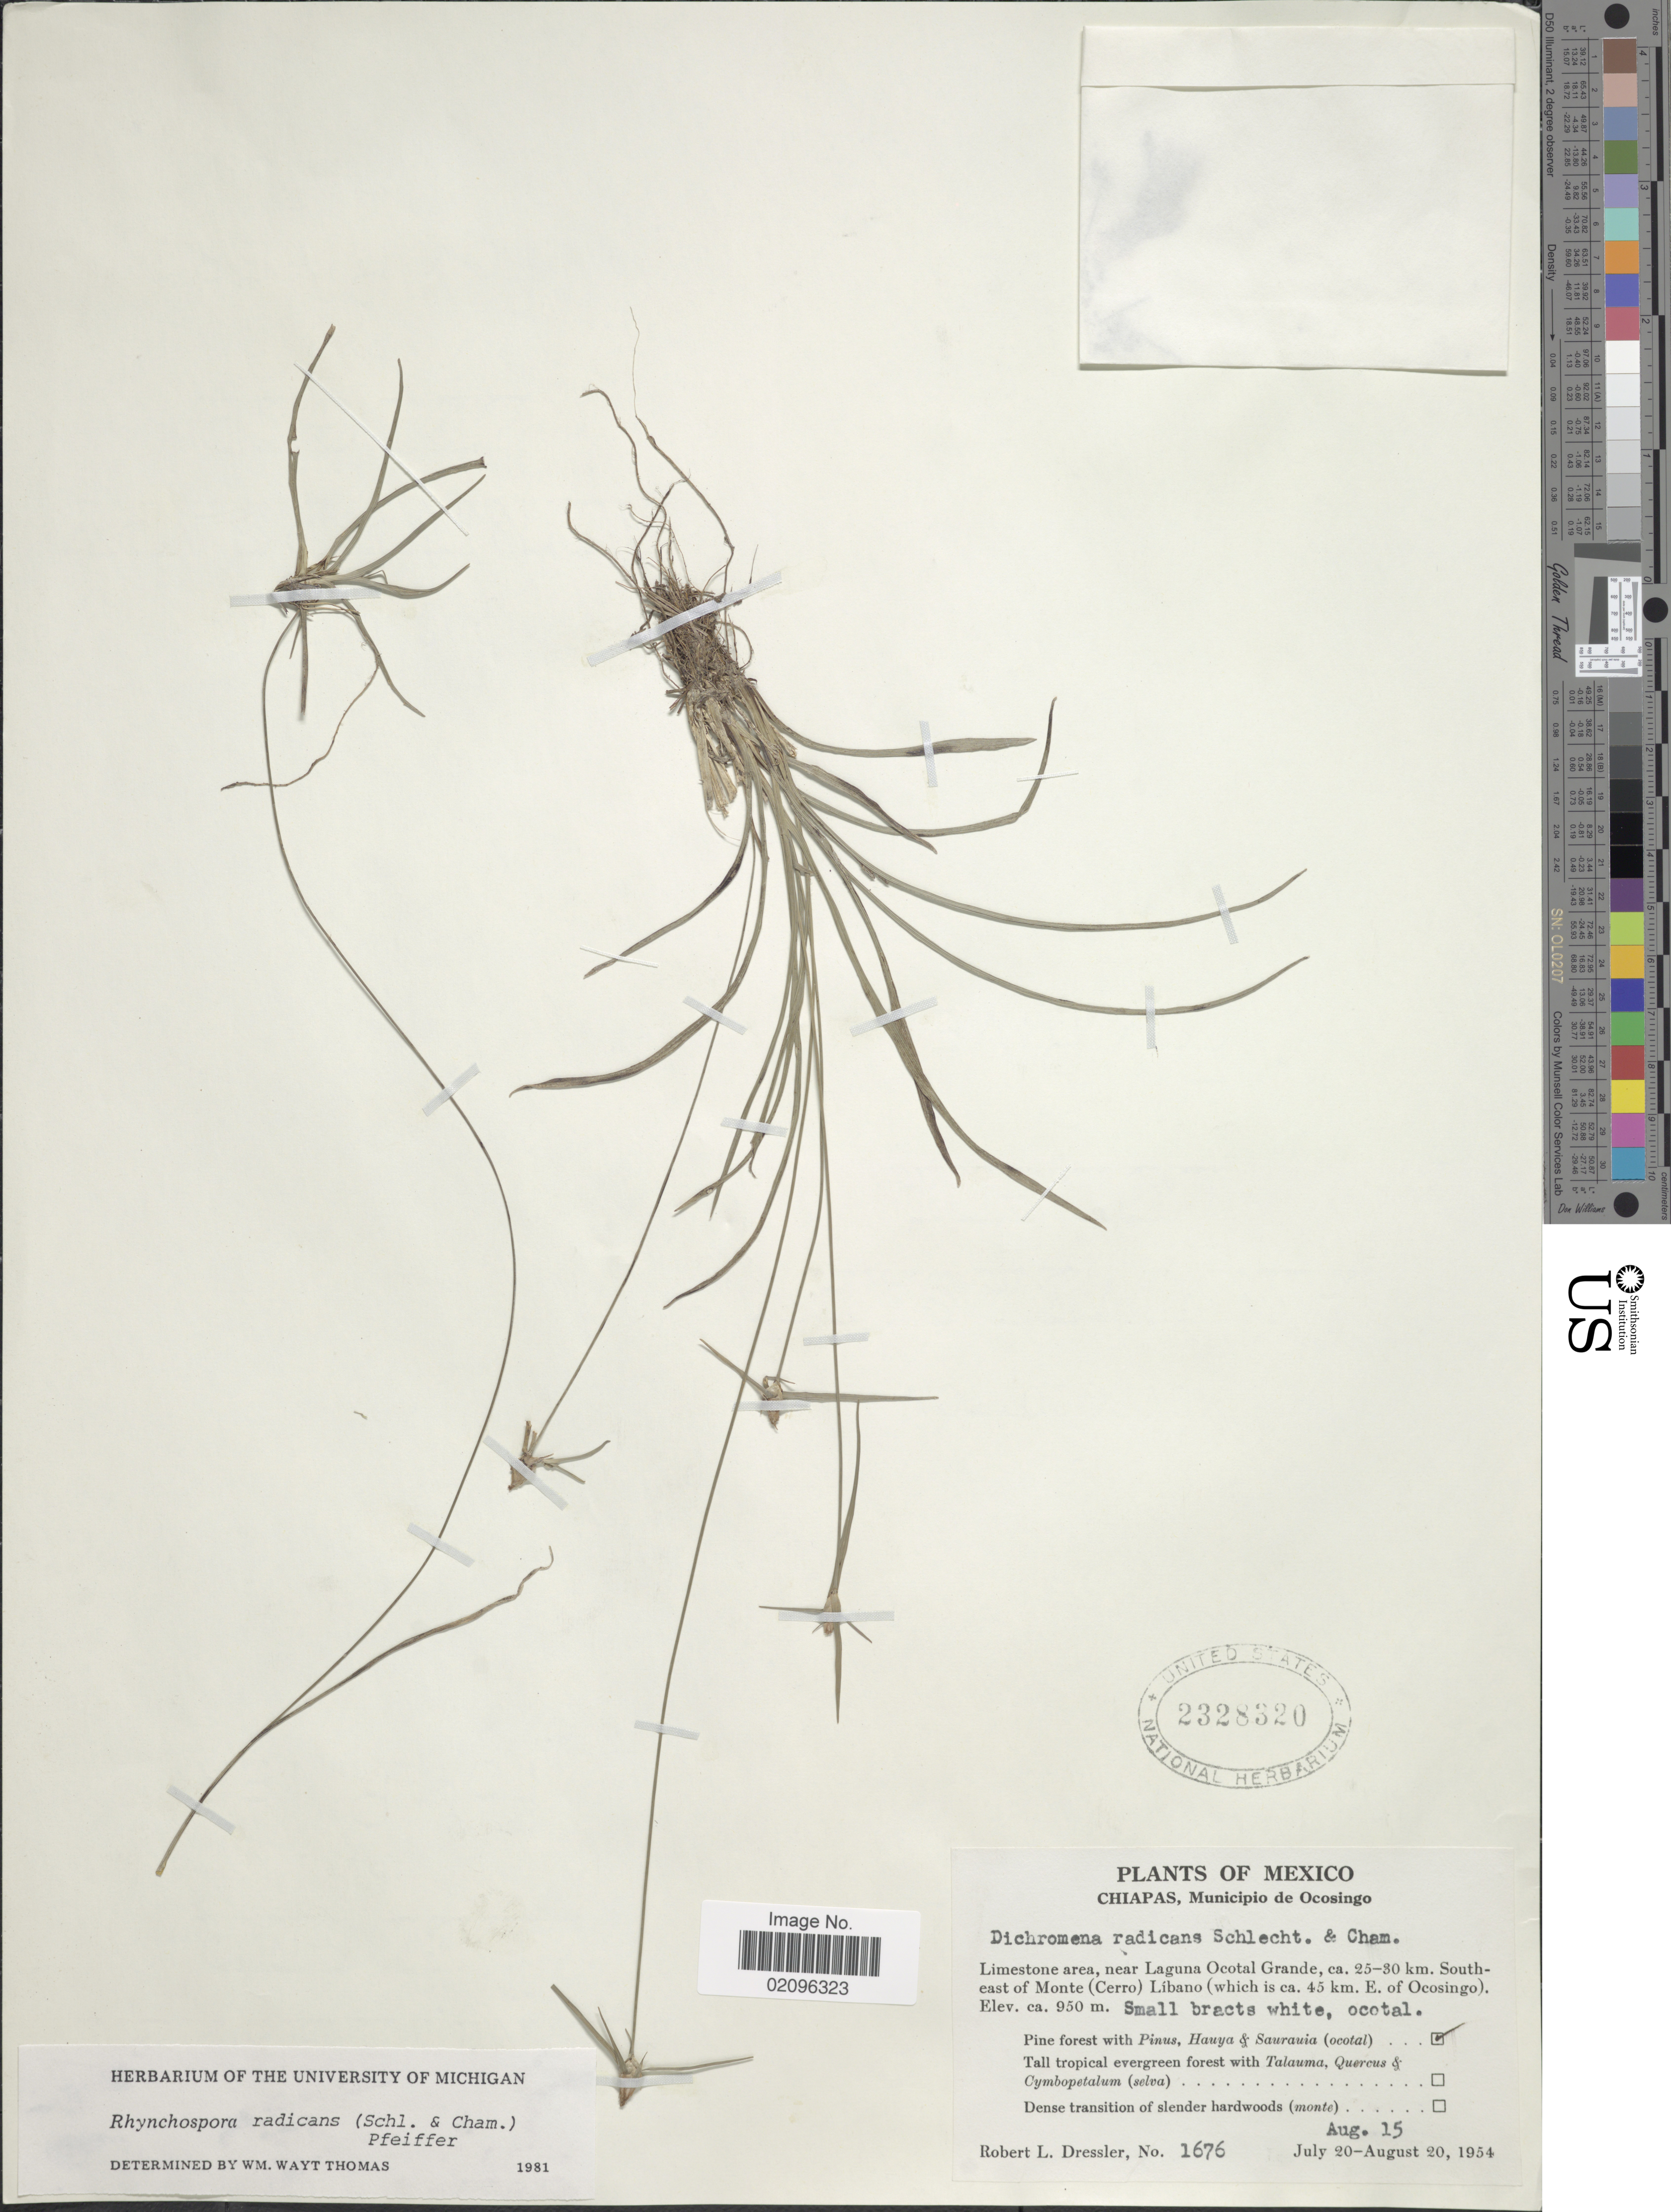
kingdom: Plantae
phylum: Tracheophyta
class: Liliopsida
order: Poales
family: Cyperaceae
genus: Rhynchospora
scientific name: Rhynchospora radicans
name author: (Schltdl. & Cham.) H. Pfeiff.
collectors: R. Dressler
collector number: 1676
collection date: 1954-08-15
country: Mexico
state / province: Chiapas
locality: Chiapas, Municipio de Ocosingo. Limestone area Laguna Ocotal Grande, ca. 25-30 km. South-east of Monthe (Cerro) Libano (which is ca. 45 km. E. of Ocosingo)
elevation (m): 950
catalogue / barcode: US 2328320